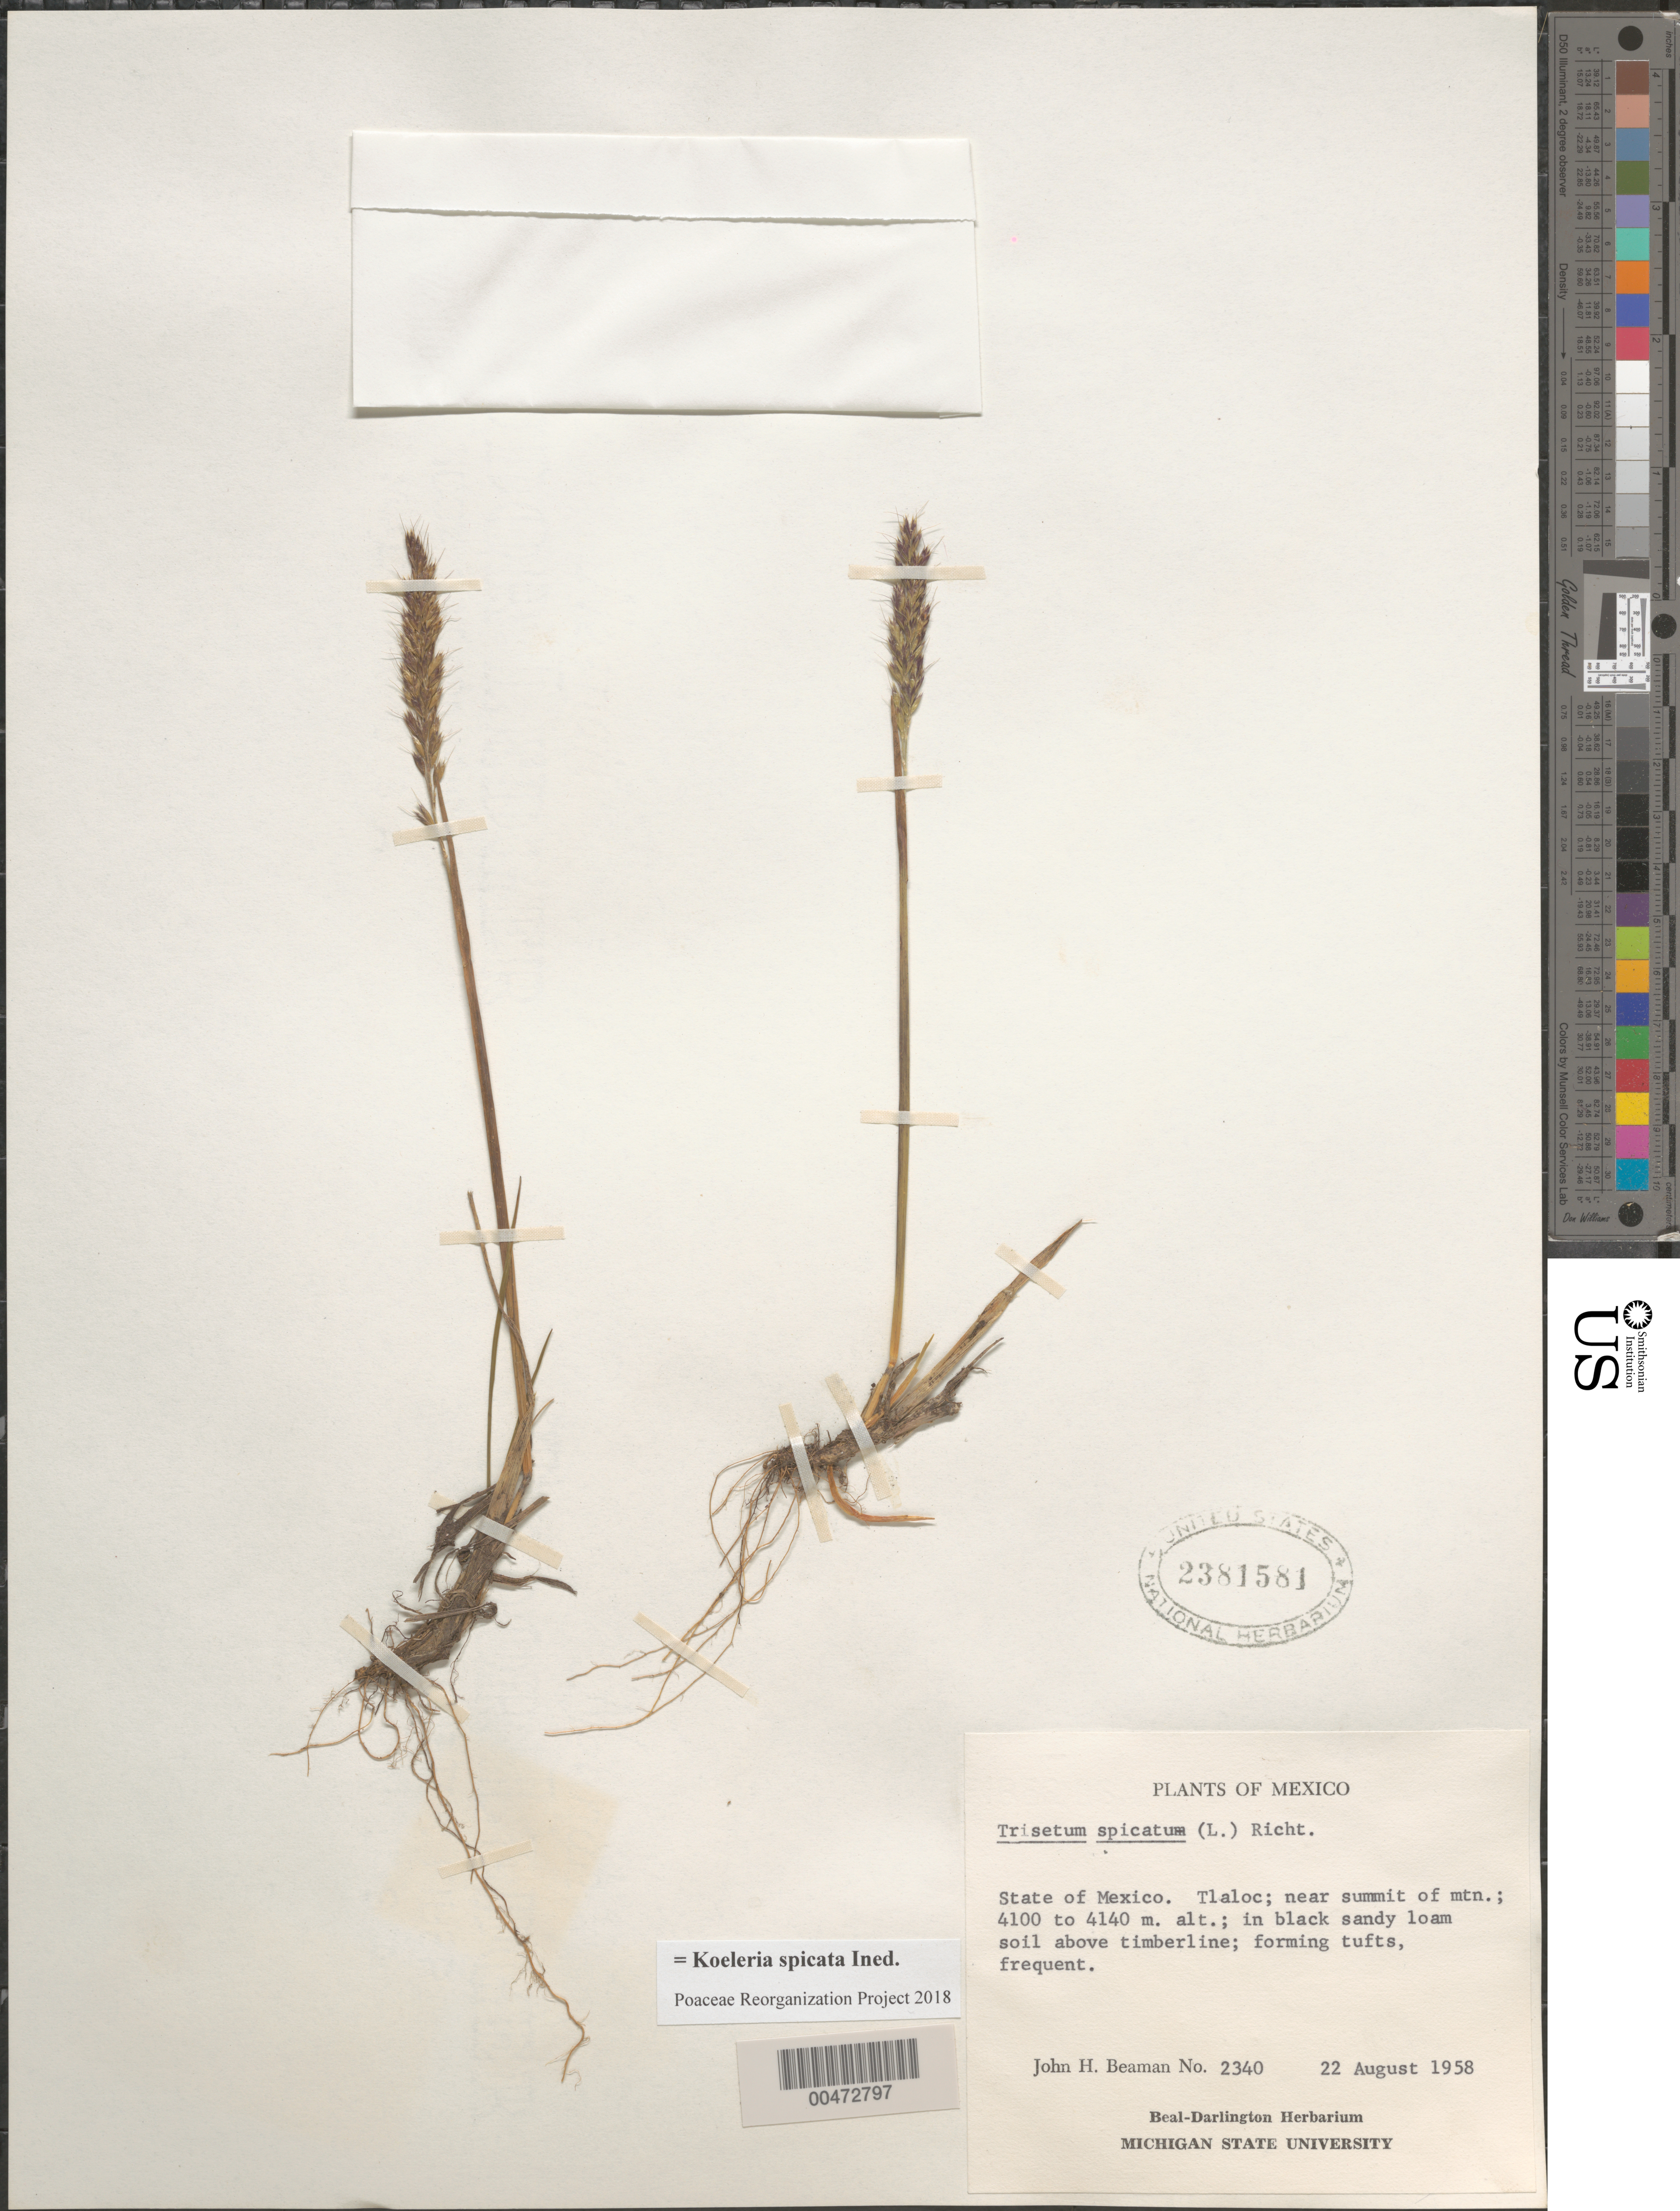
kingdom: Plantae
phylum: Tracheophyta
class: Liliopsida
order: Poales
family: Poaceae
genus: Koeleria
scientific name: Koeleria spicata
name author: (L.) Barberá et al.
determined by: Poaceae Reorganization Project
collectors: J. H. Beaman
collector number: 2340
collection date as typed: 22 Aug 1958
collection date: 1958-08-22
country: Mexico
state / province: México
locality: Tlaloc, near summit of mtn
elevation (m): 4100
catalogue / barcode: US 2381581